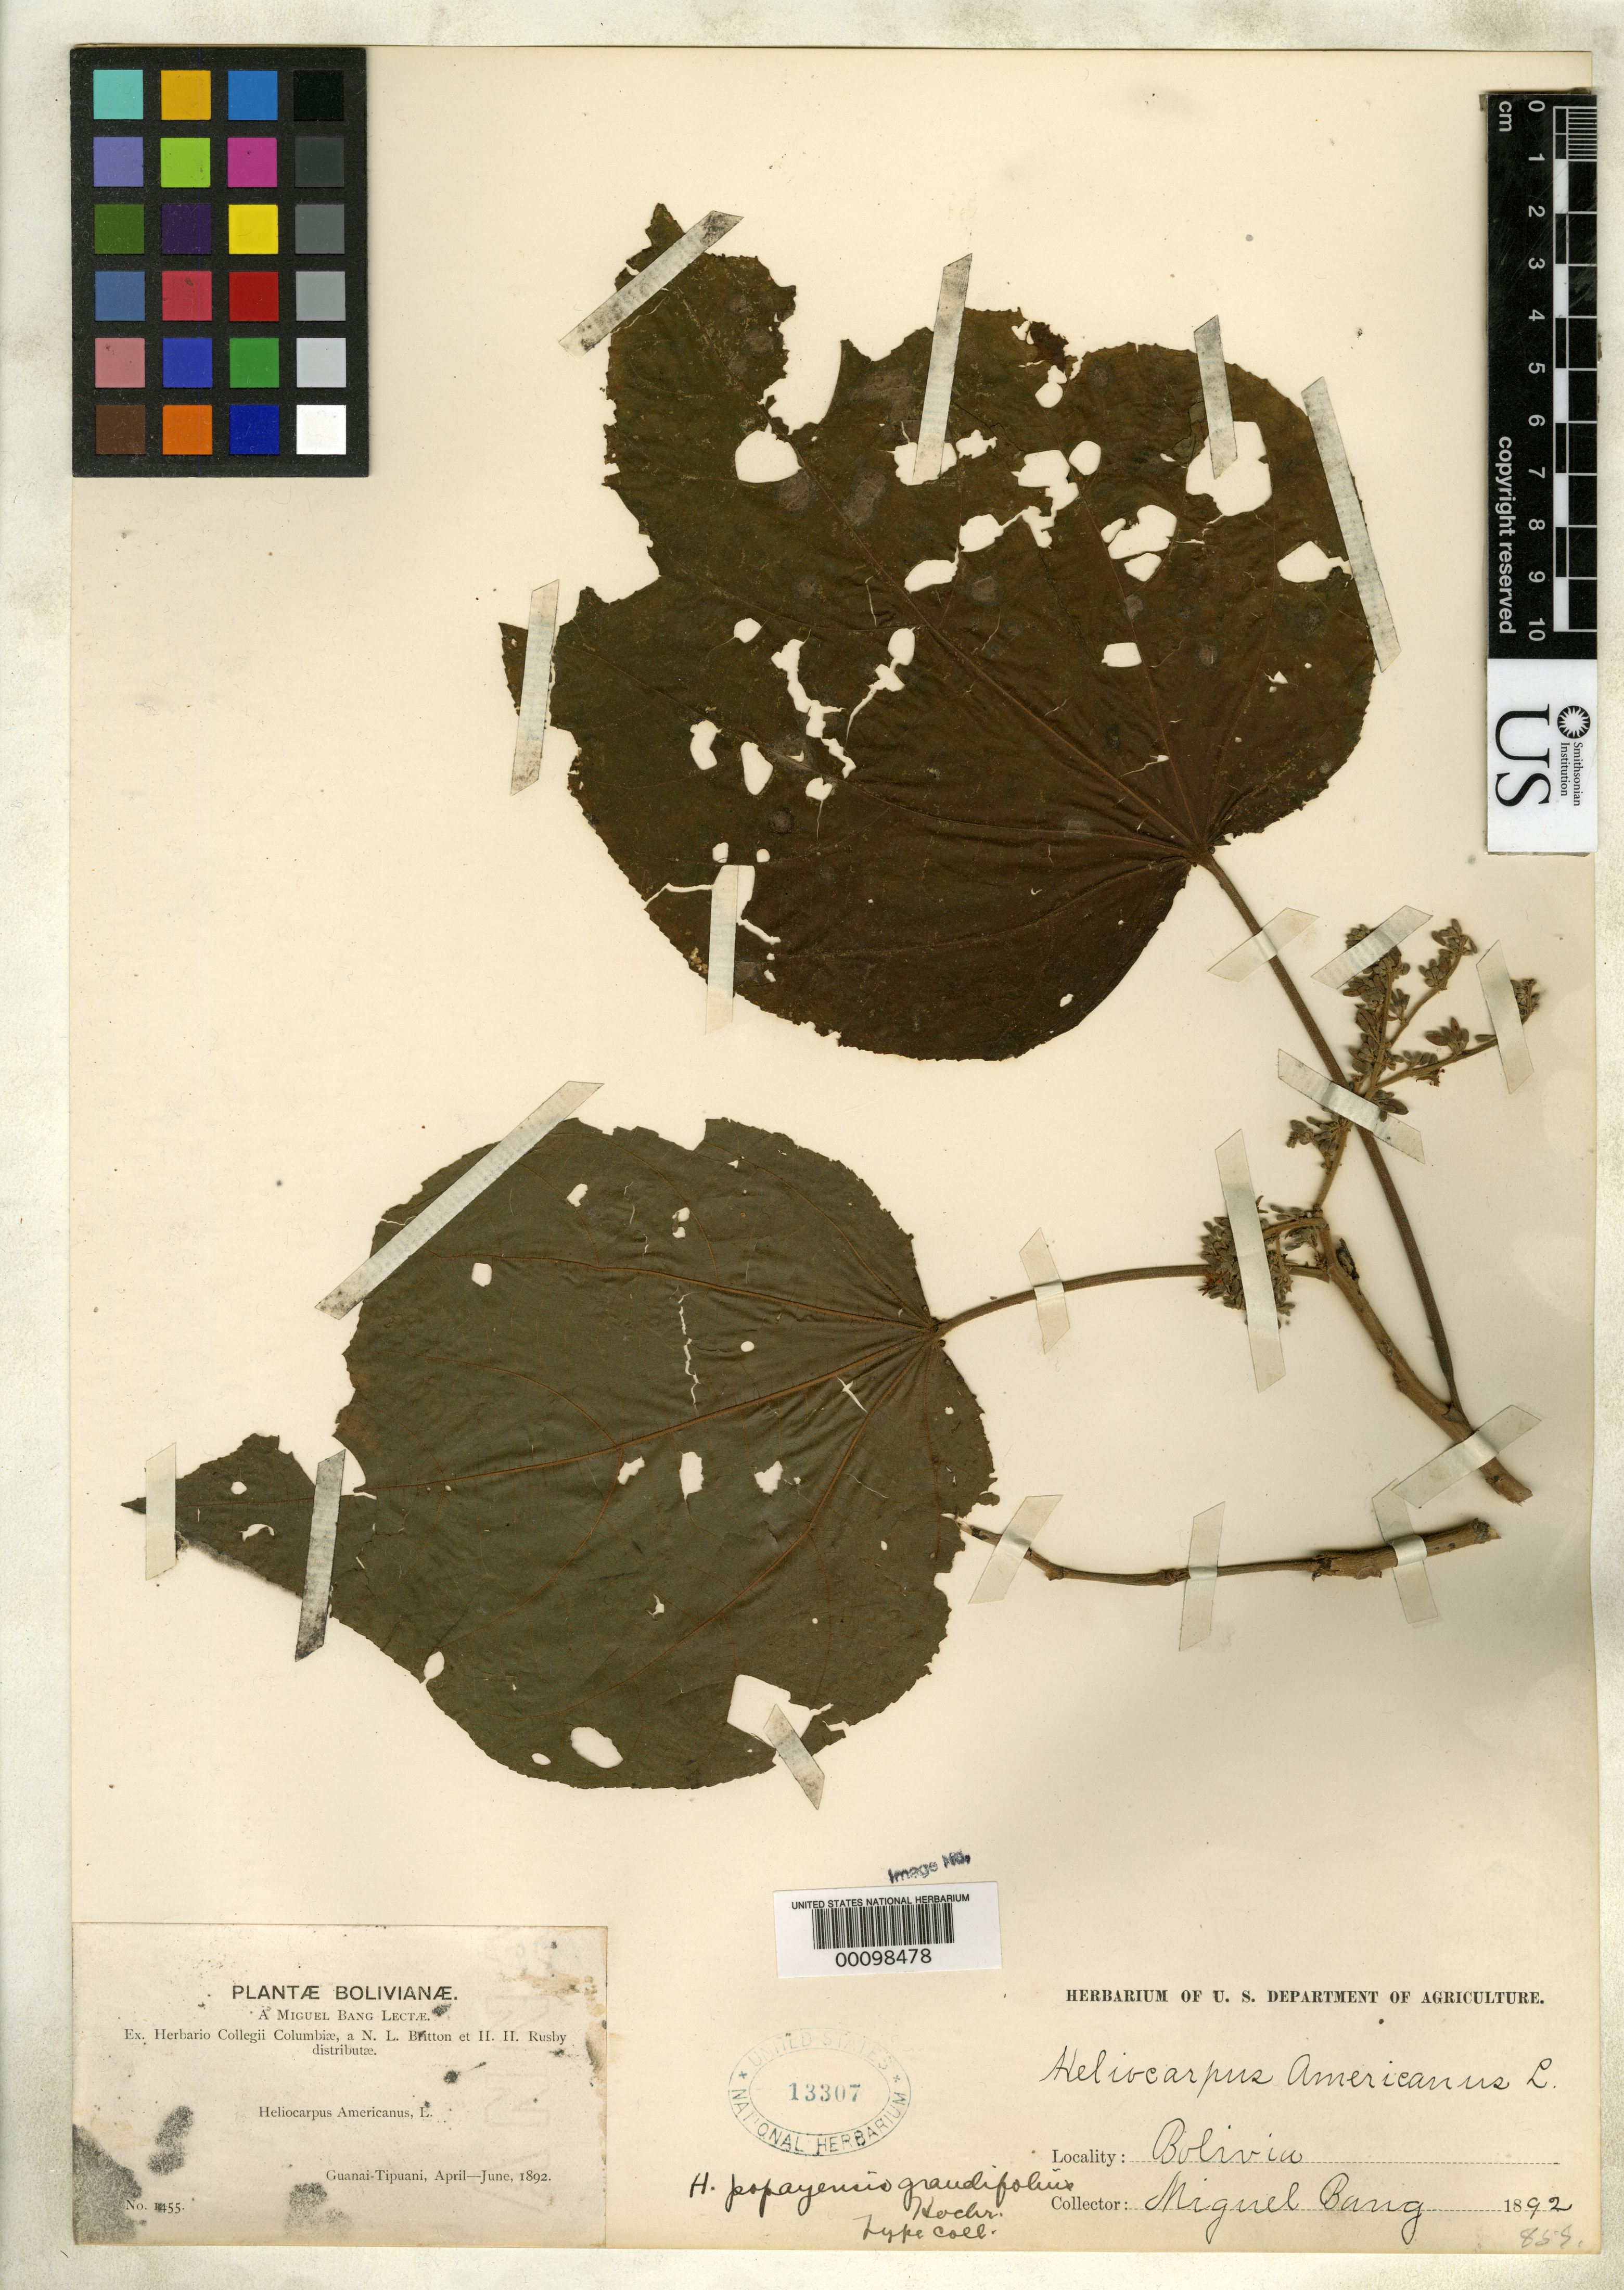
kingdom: Plantae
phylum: Tracheophyta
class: Magnoliopsida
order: Malvales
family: Malvaceae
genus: Heliocarpus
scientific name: Heliocarpus popayanensis var. grandifolius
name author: Hochr.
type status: Type Collection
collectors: M. Bang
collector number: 1455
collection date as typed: Apr 1892 to -- Jun 1892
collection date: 1892-04/1892-06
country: Bolivia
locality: Guanai, Tipuani.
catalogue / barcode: US 13307